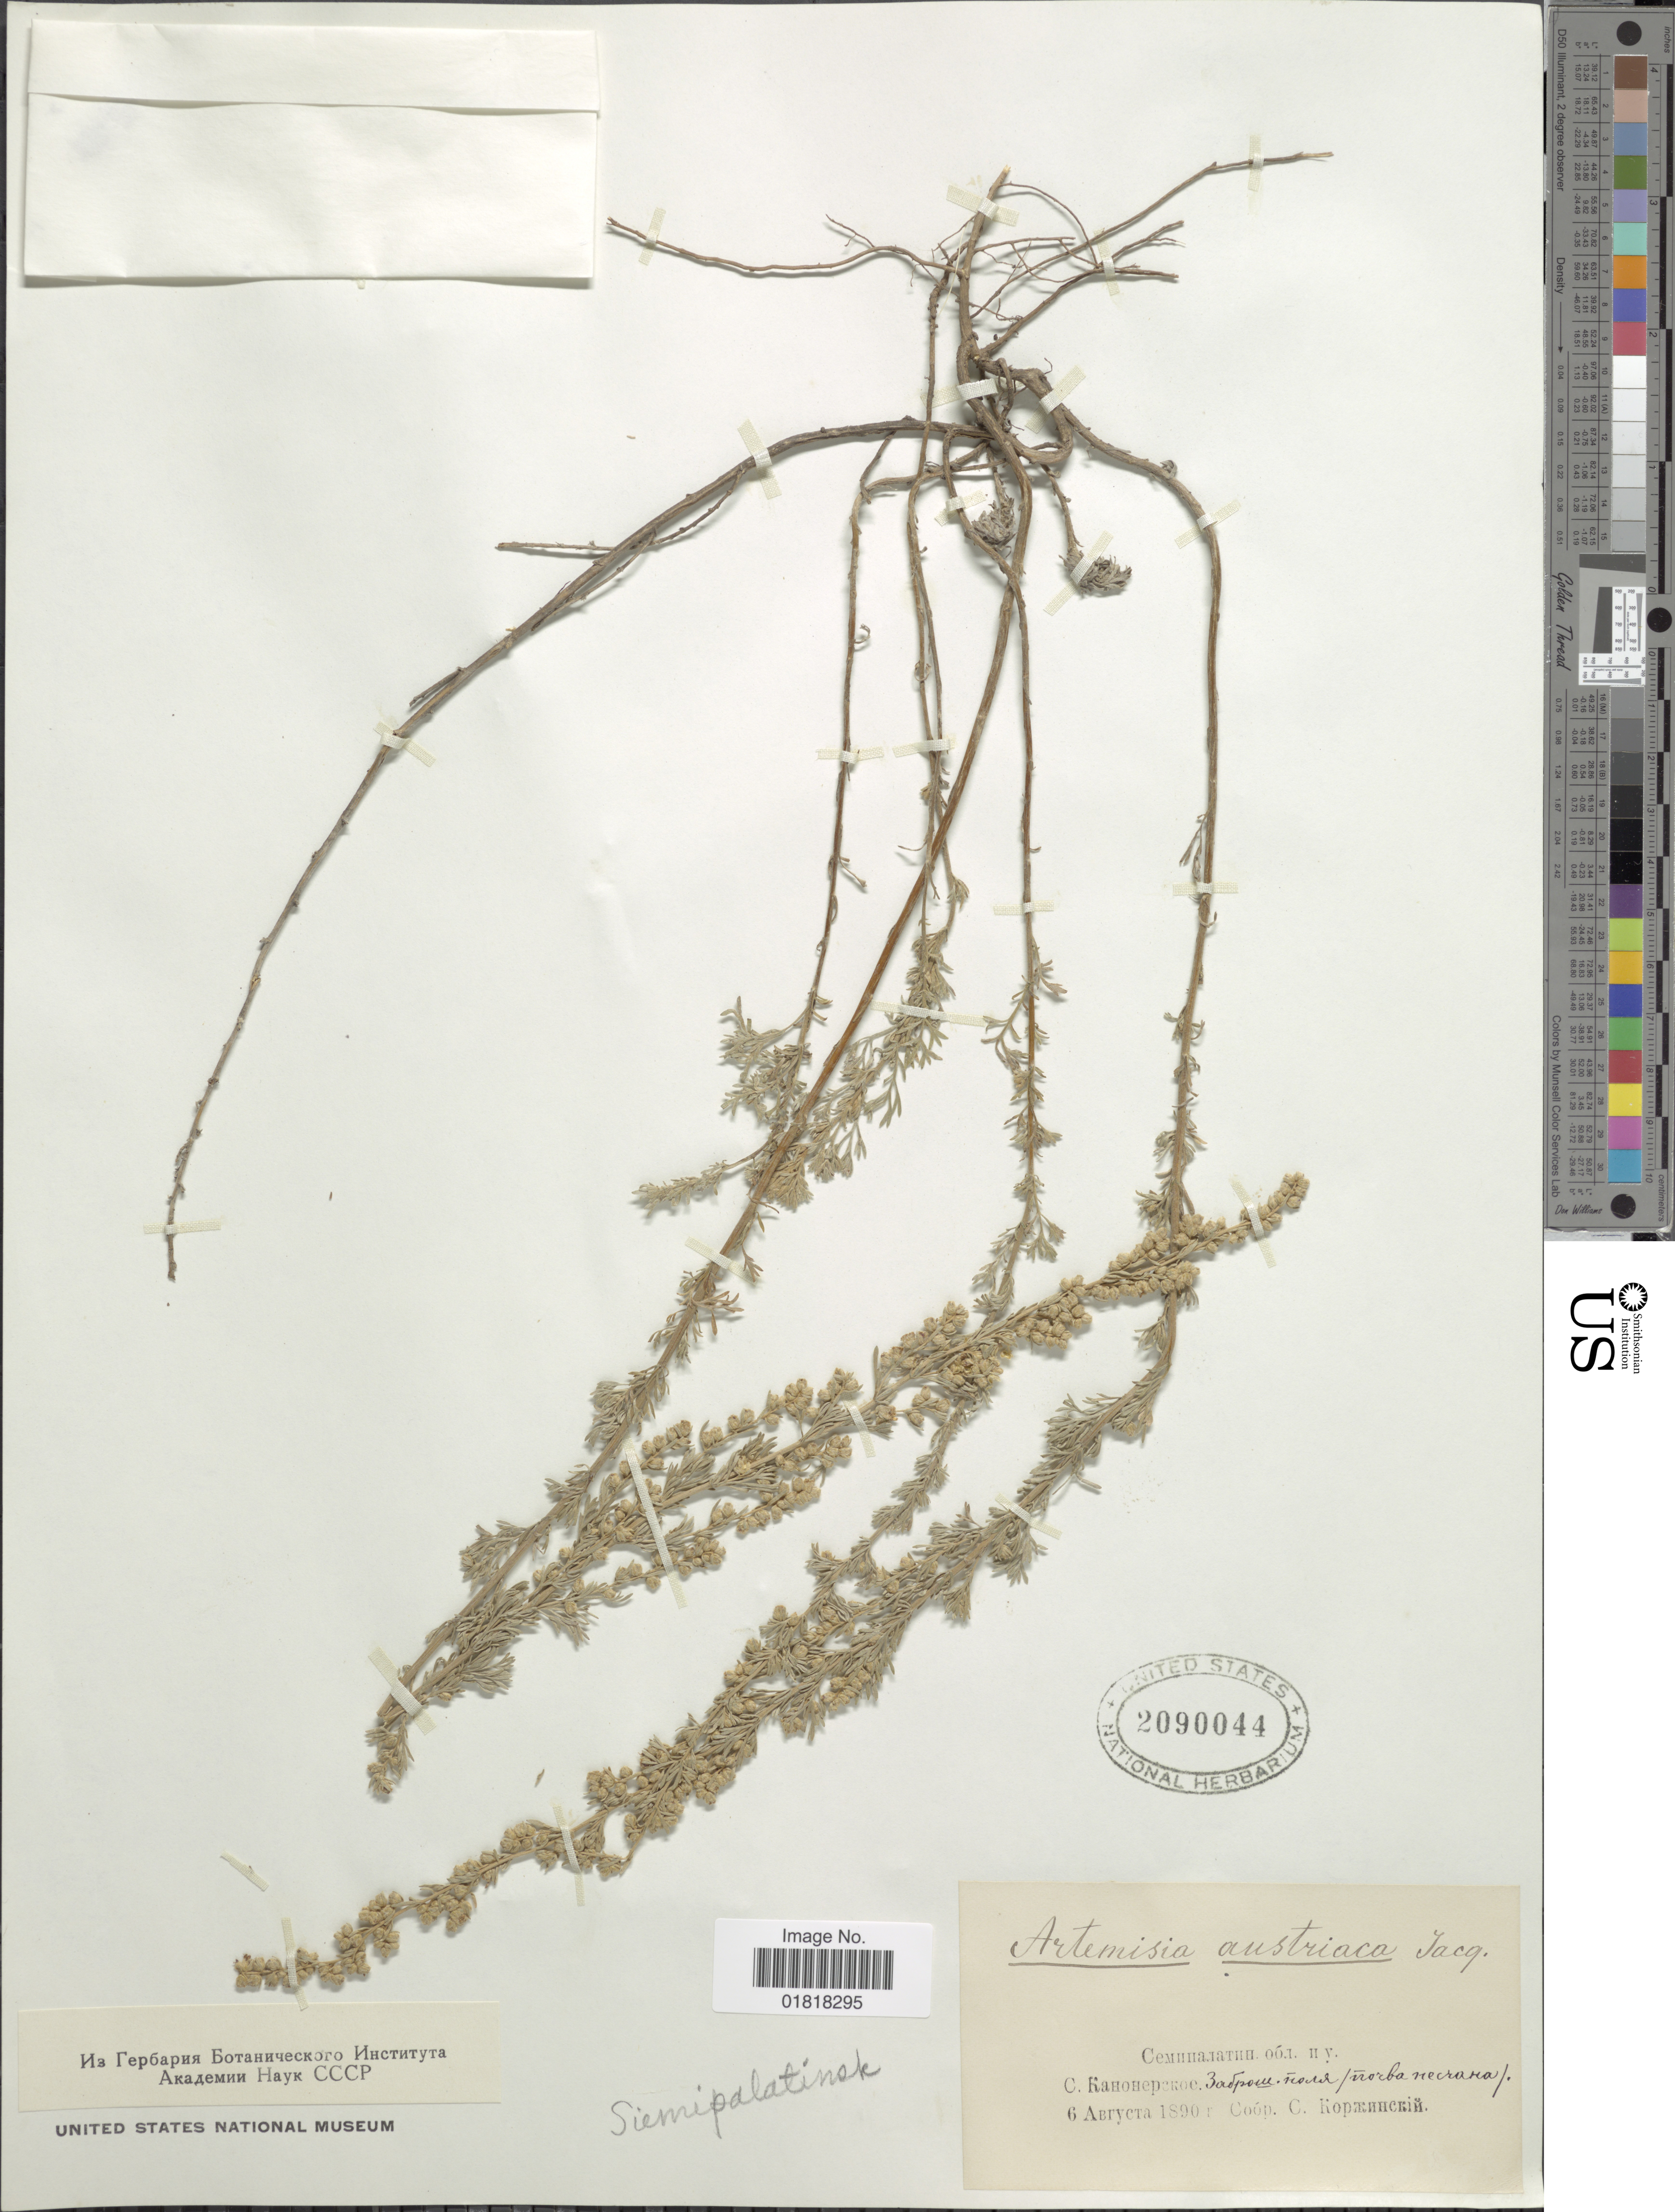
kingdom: Plantae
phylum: Tracheophyta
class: Magnoliopsida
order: Asterales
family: Asteraceae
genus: Artemisia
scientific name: Artemisia austriaca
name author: Jacq.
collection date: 1890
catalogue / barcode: US 2090044